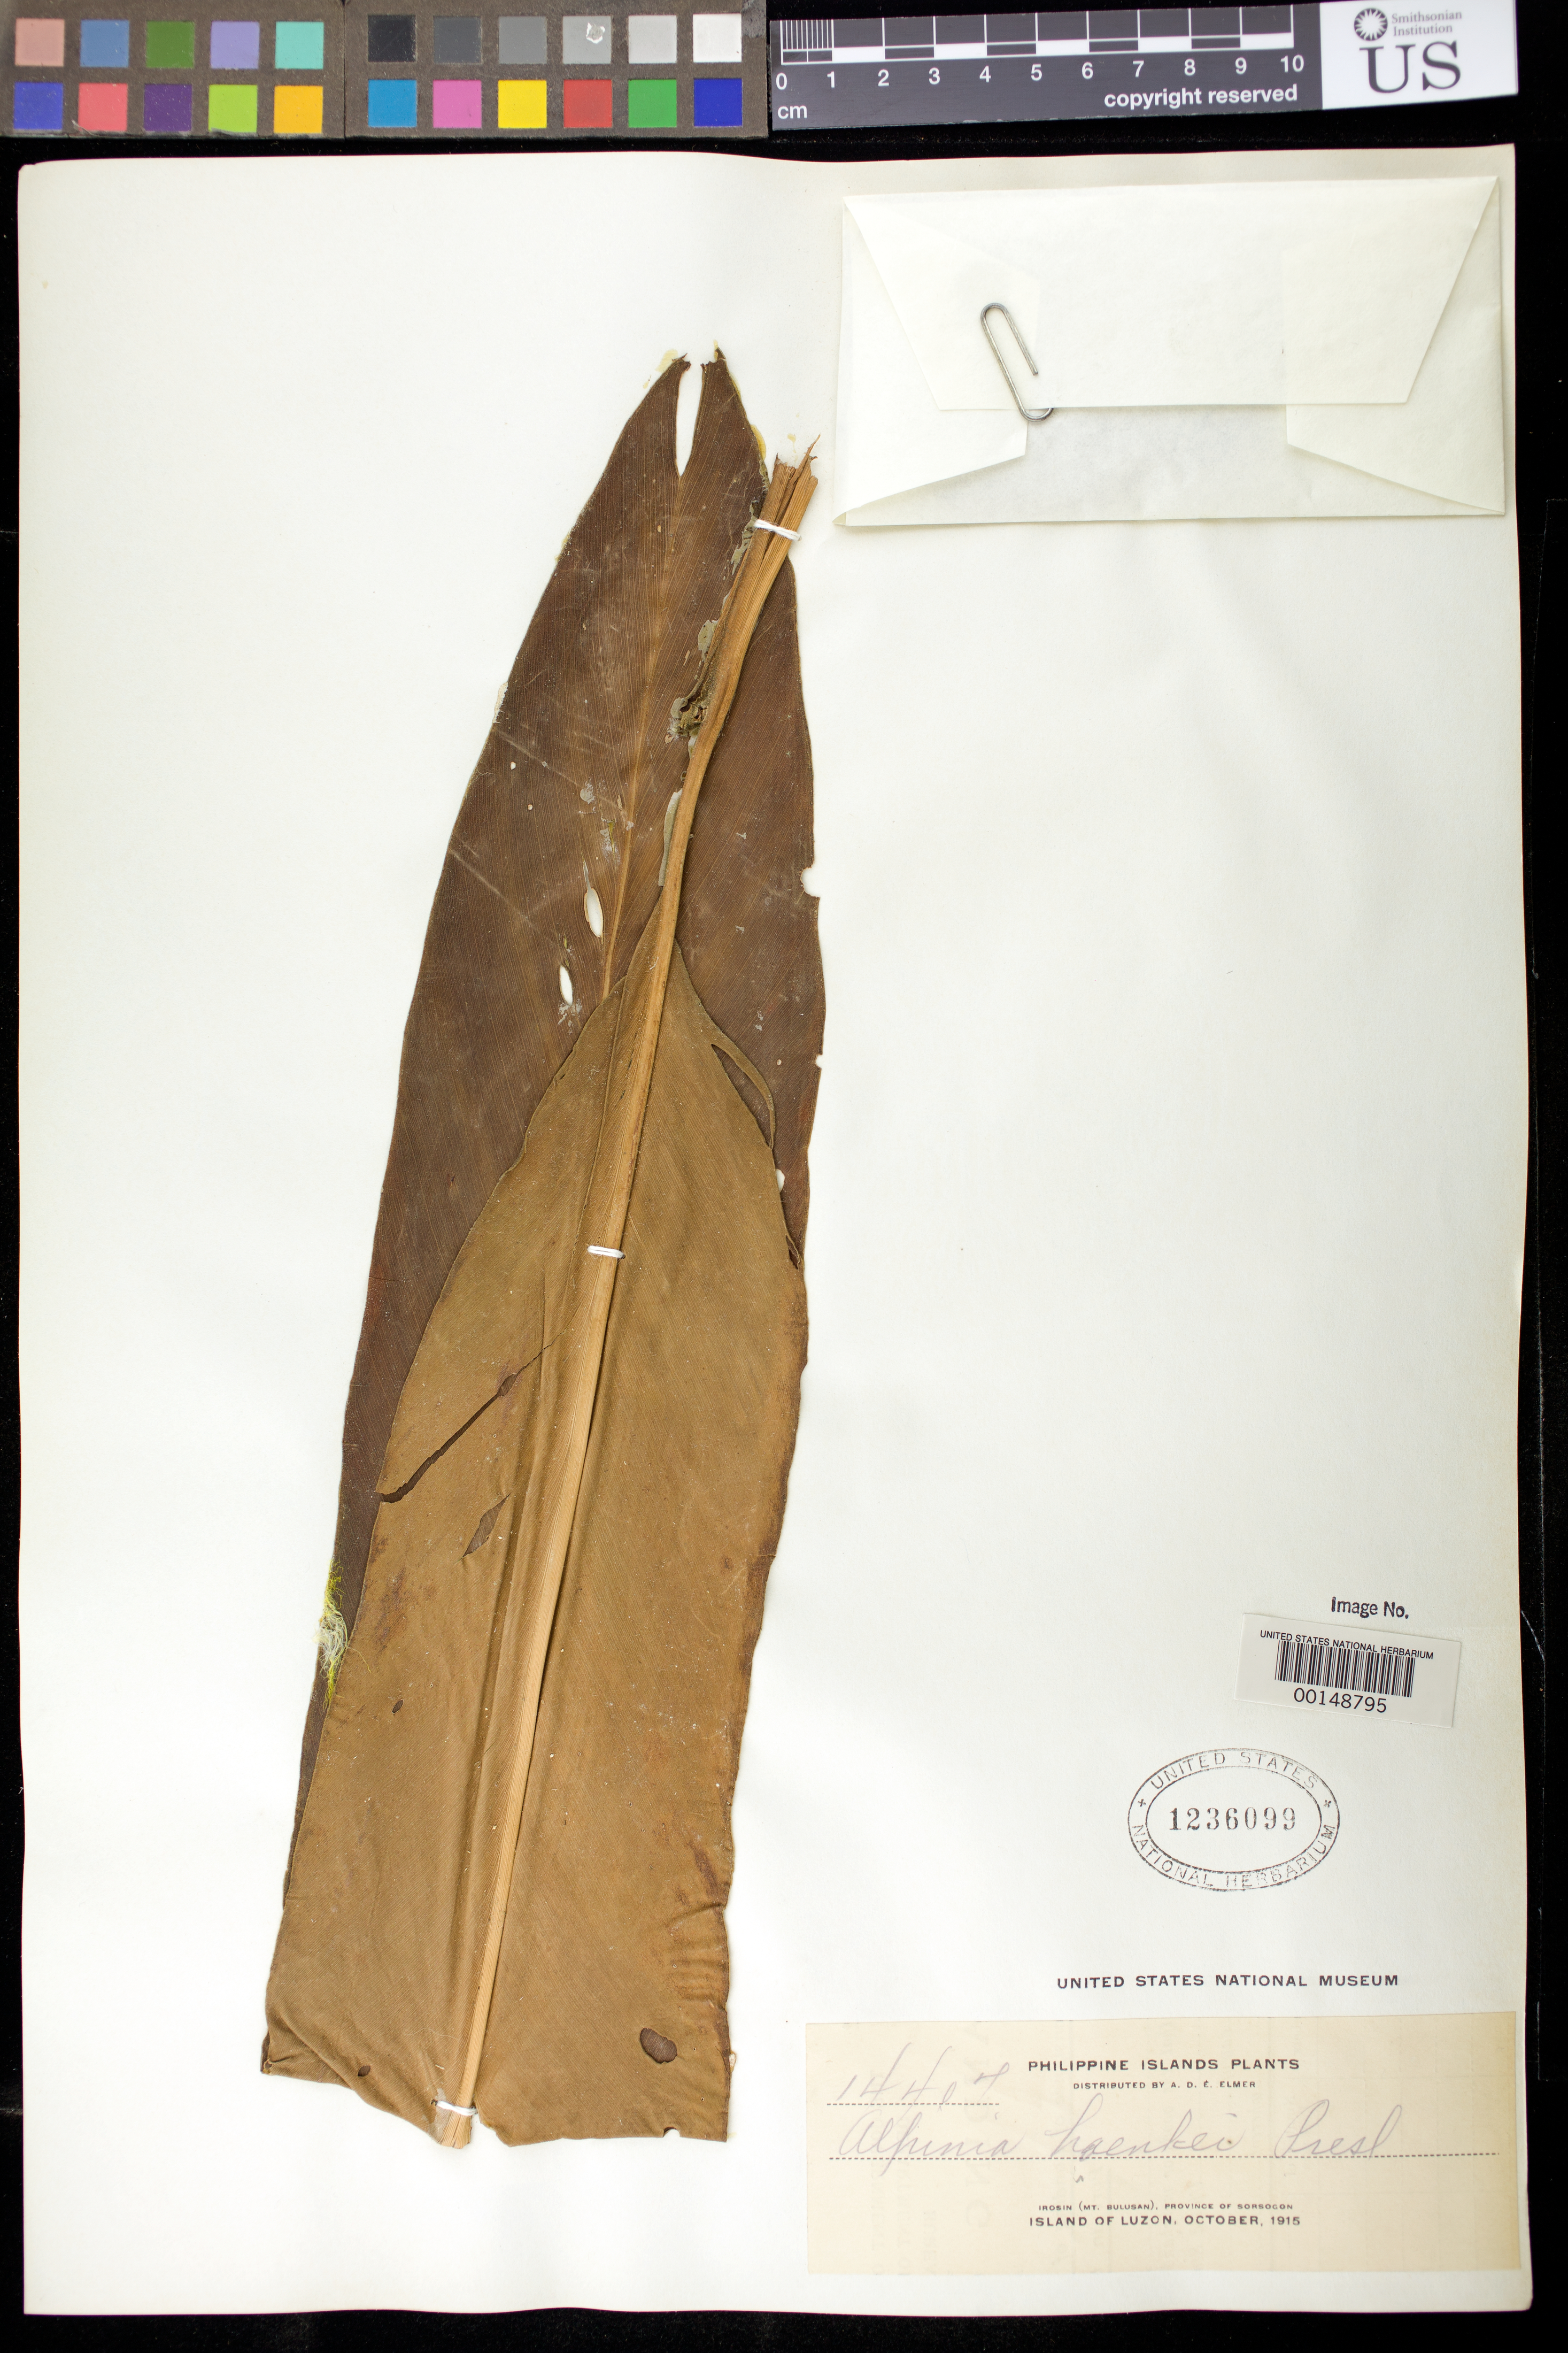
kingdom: Plantae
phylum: Tracheophyta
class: Liliopsida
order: Zingiberales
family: Zingiberaceae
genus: Alpinia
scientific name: Alpinia haenkei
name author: C. Presl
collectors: A. D. E. Elmer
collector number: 14407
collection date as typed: Oct 1915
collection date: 1915-10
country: Philippines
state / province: Bicol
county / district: Sorsogon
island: Luzon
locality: Irosin (Mt. Bulusan)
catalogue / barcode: US 1236099